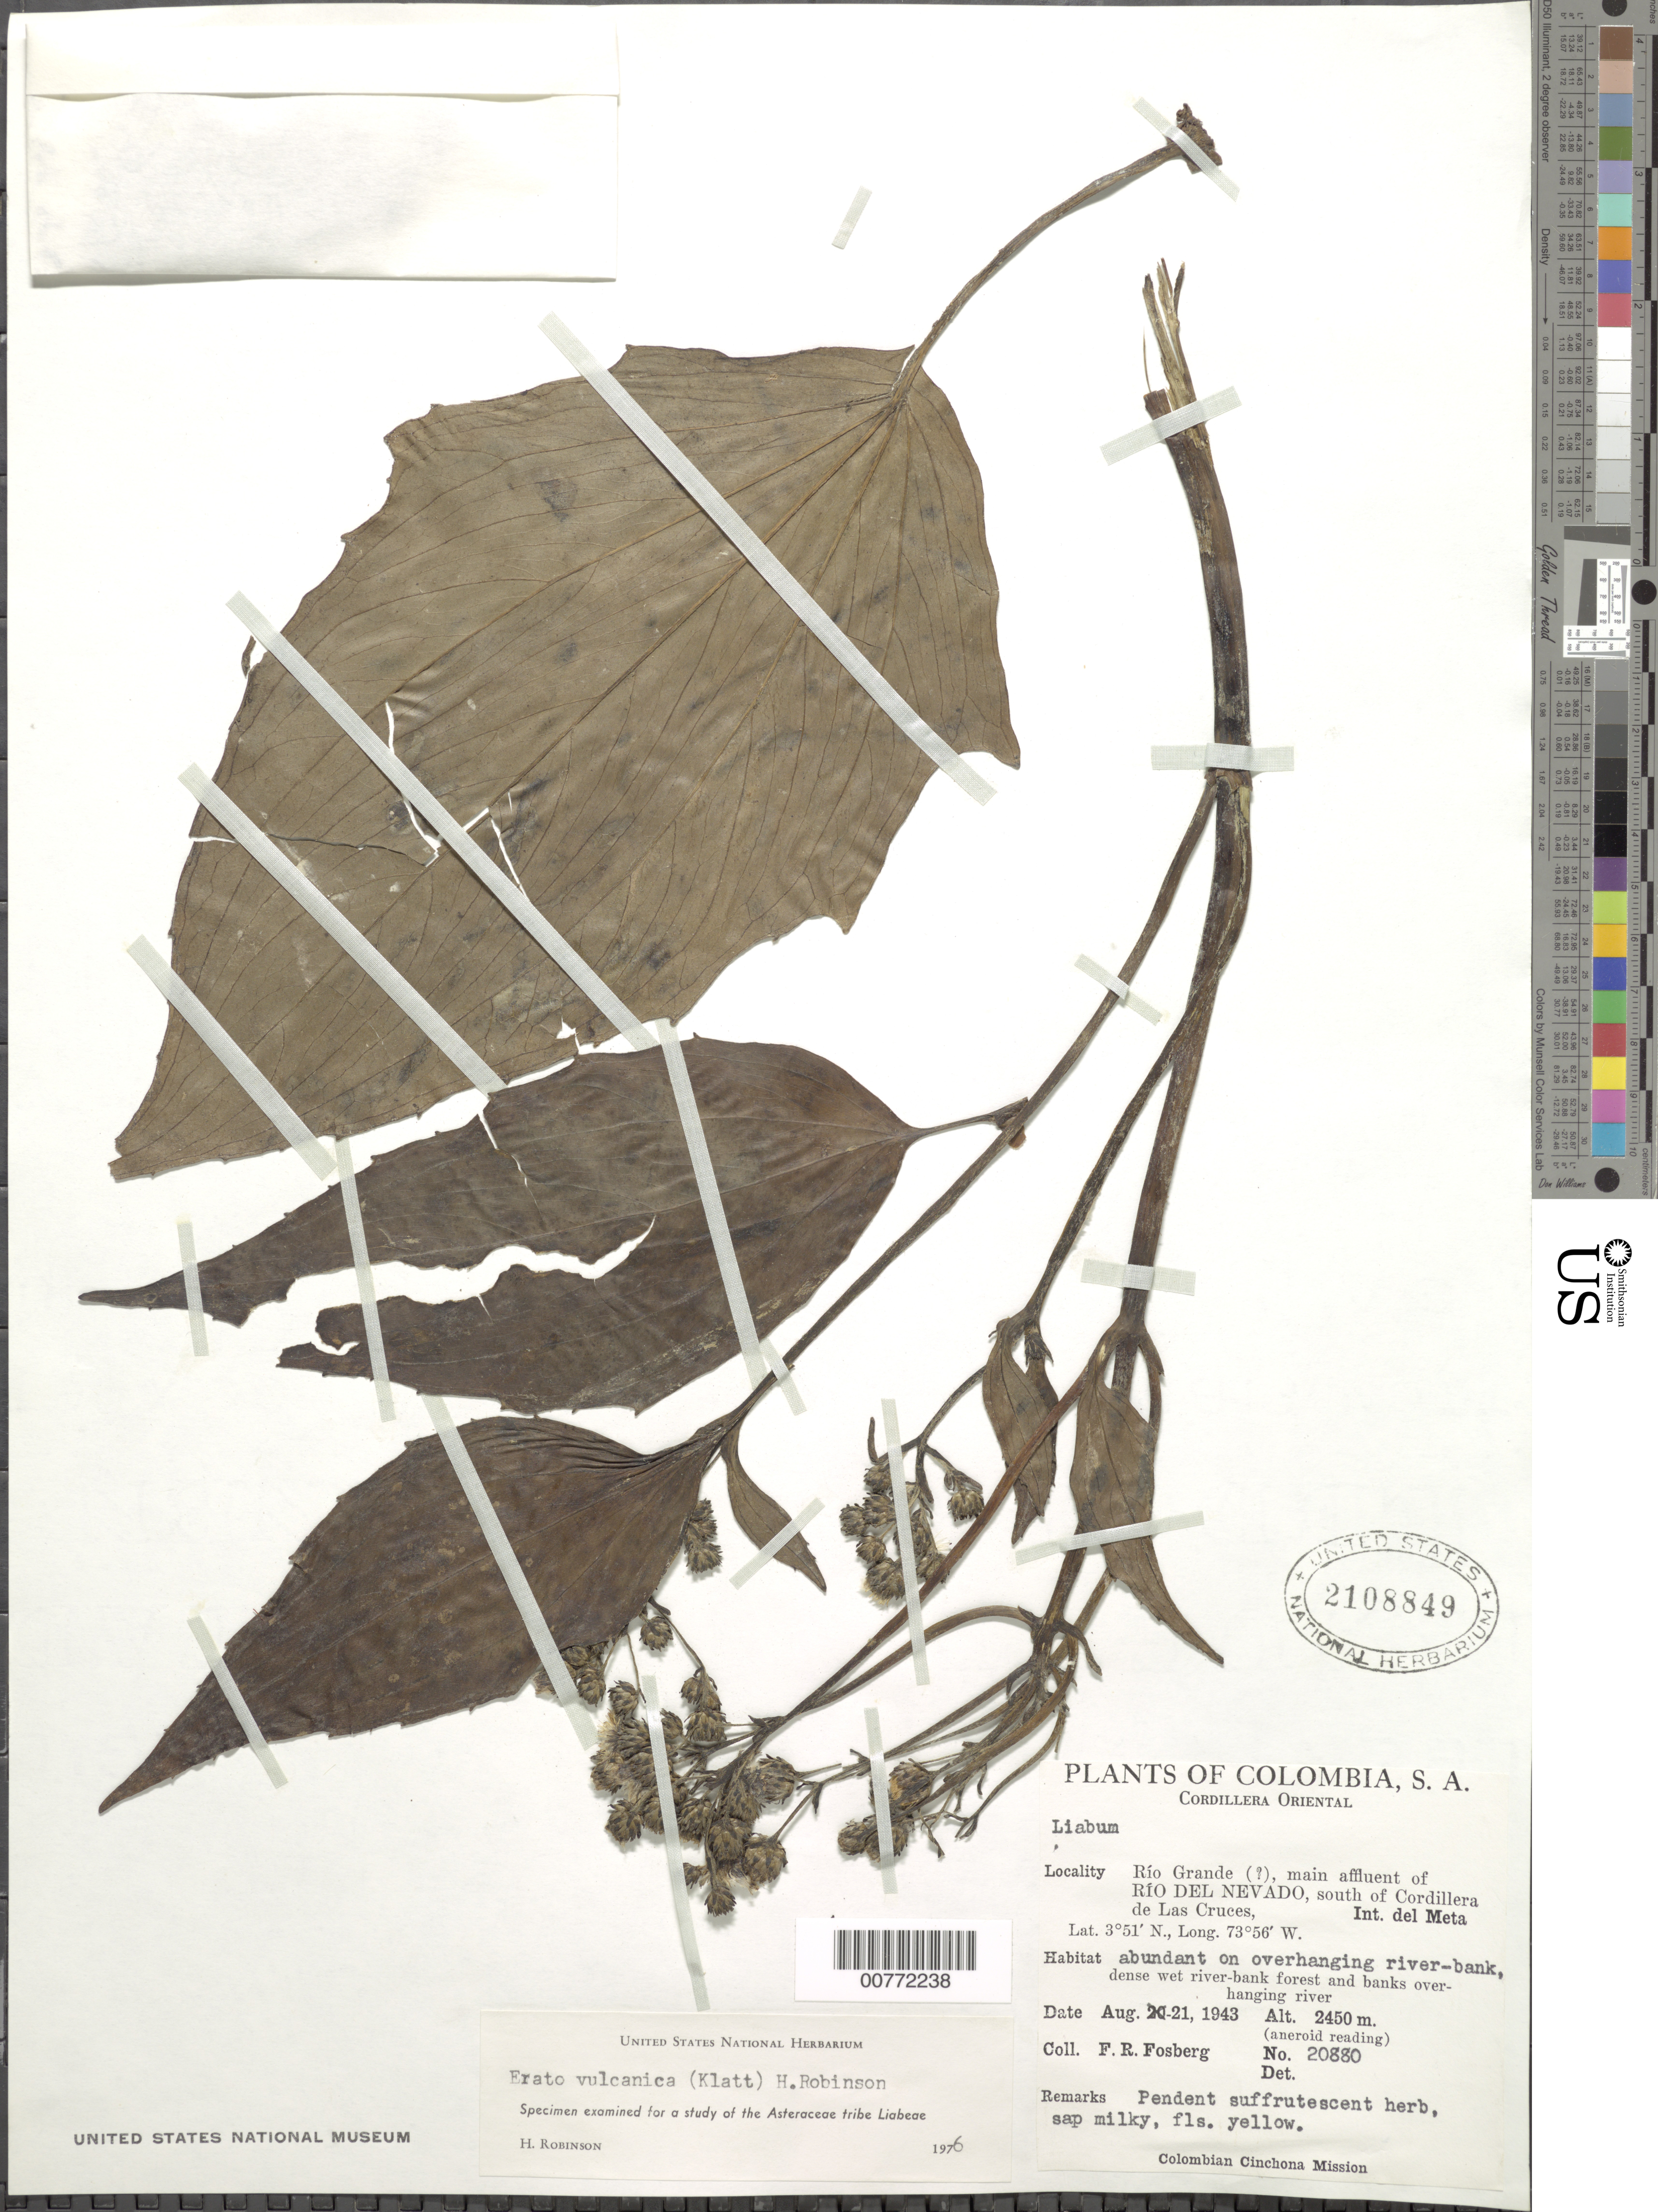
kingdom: Plantae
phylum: Tracheophyta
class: Magnoliopsida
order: Asterales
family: Asteraceae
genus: Erato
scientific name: Erato vulcanica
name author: (Klatt) H. Rob.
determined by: Robinson, Harold E., (US)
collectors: F. R. Fosberg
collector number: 20880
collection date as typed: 21-Aug-43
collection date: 1943-08-21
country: Colombia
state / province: Meta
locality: Rio Grande (?) main affluent of Rio del Nevado, S of Cordillera de las Cruces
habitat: Dense wet riverbank forest and banks overhanging river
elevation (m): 2450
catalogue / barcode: US 2108849